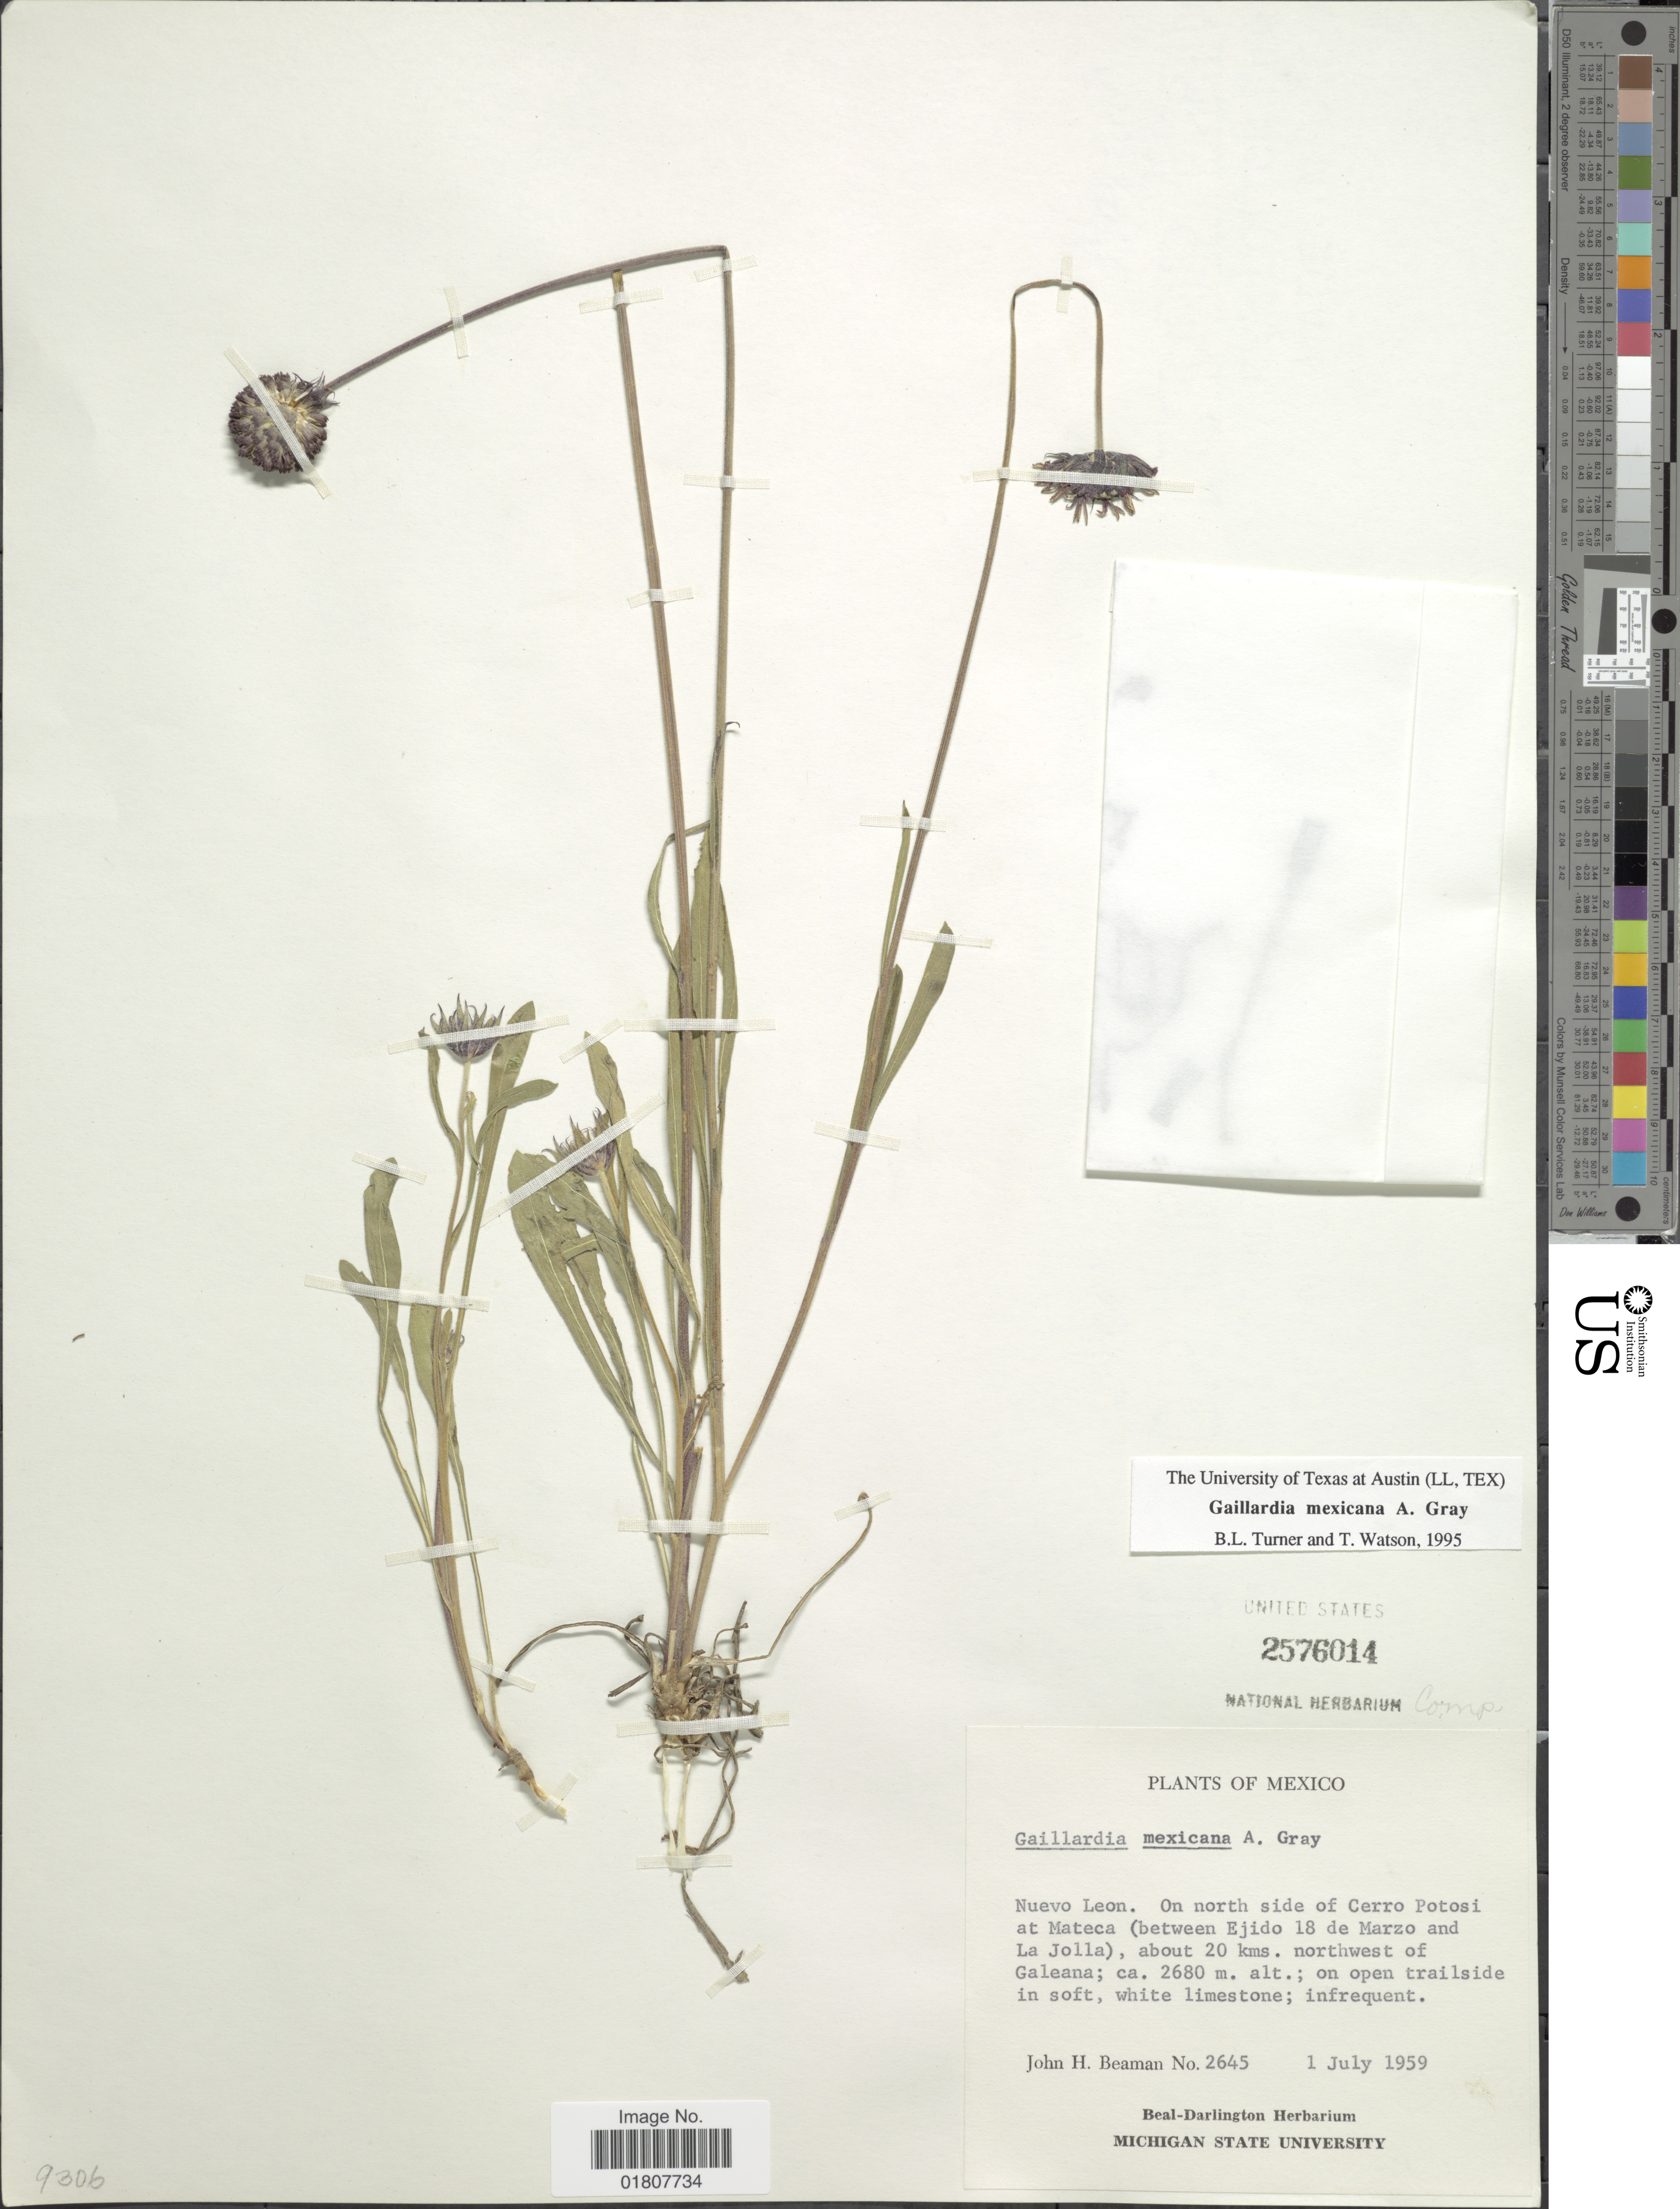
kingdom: Plantae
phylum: Tracheophyta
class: Magnoliopsida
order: Asterales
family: Asteraceae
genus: Gaillardia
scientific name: Gaillardia mexicana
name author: A. Gray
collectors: J. H. Beaman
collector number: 2645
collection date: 1959-07-01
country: Mexico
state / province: Nuevo León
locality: Nuevo Leon. On north side of Cerro Potosi at Mateca (between Ejido 18 de Marzo and La Jolla), about 20 kms. northwest of Galeana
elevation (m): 2680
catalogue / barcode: US 2576014